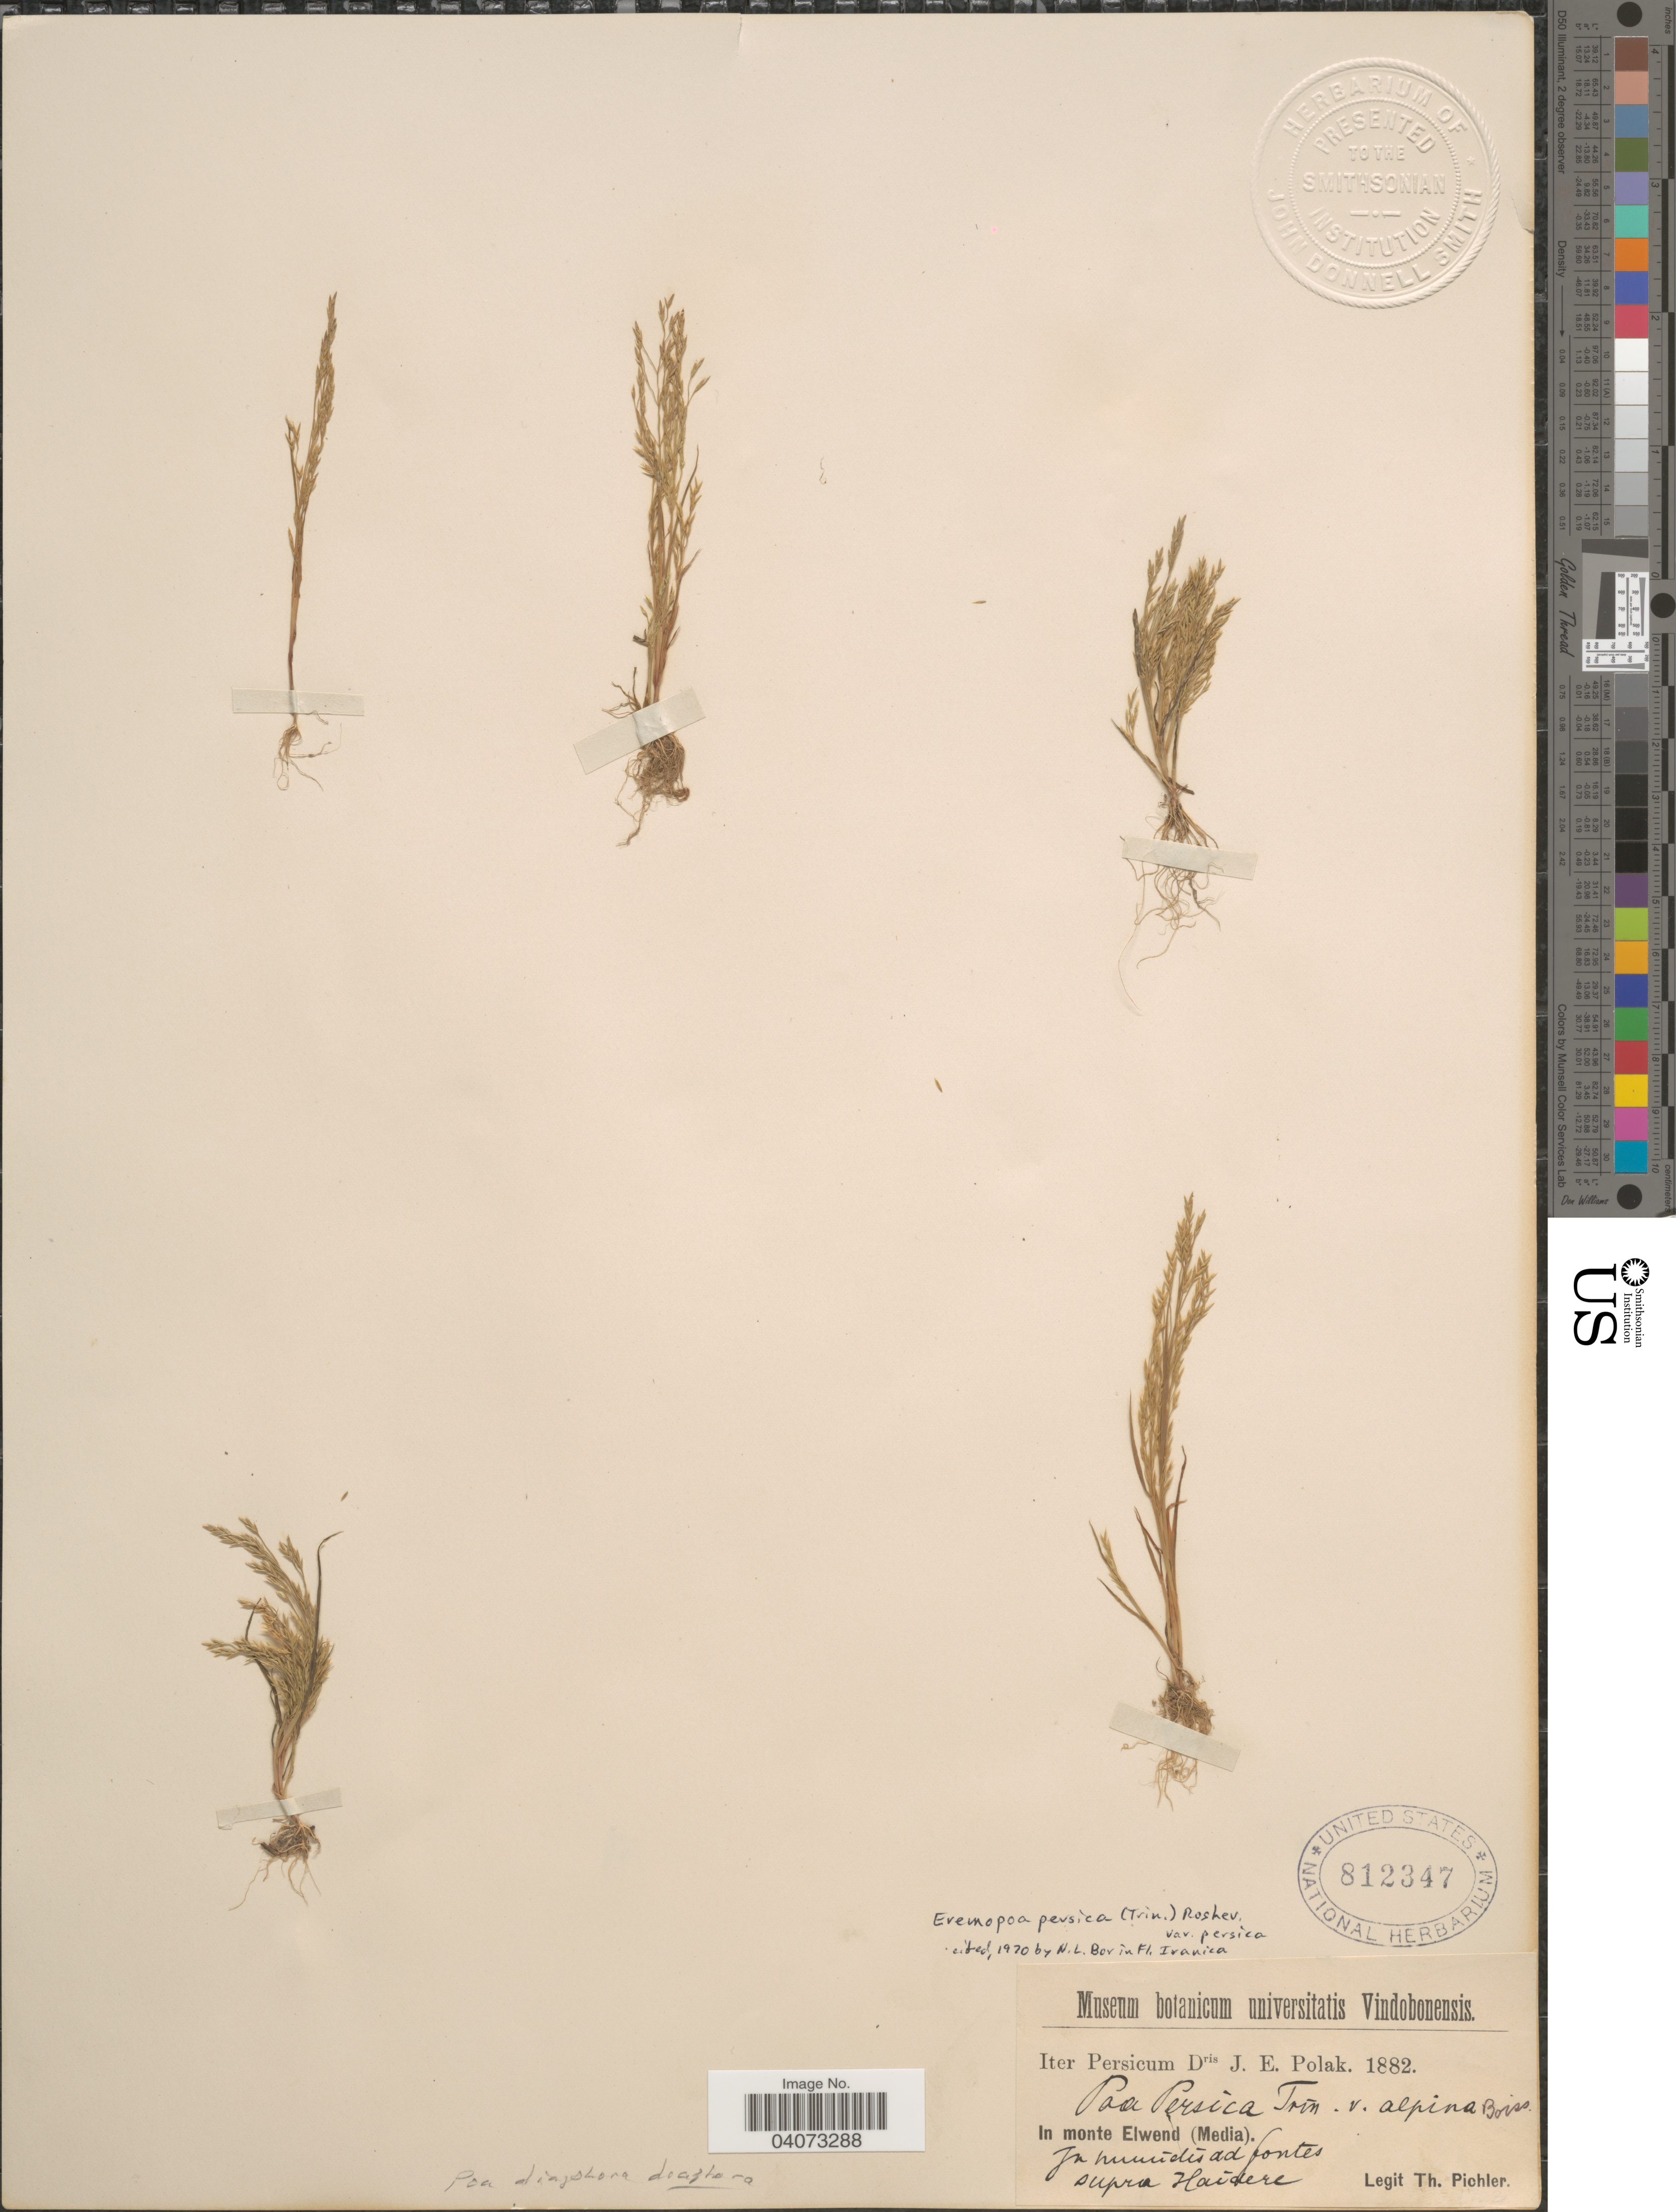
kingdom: Plantae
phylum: Tracheophyta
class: Liliopsida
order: Poales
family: Poaceae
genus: Poa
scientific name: Poa diaphora subsp. diaphora var. alpina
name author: (Boiss.) Soreng et al.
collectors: T. Pichler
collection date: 1882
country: Iran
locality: Iter Persicum Dris. J. E. Polak. 1882. In monte Elwend (Media). In humidis ad fontes supra Haidere.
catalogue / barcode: US 812347